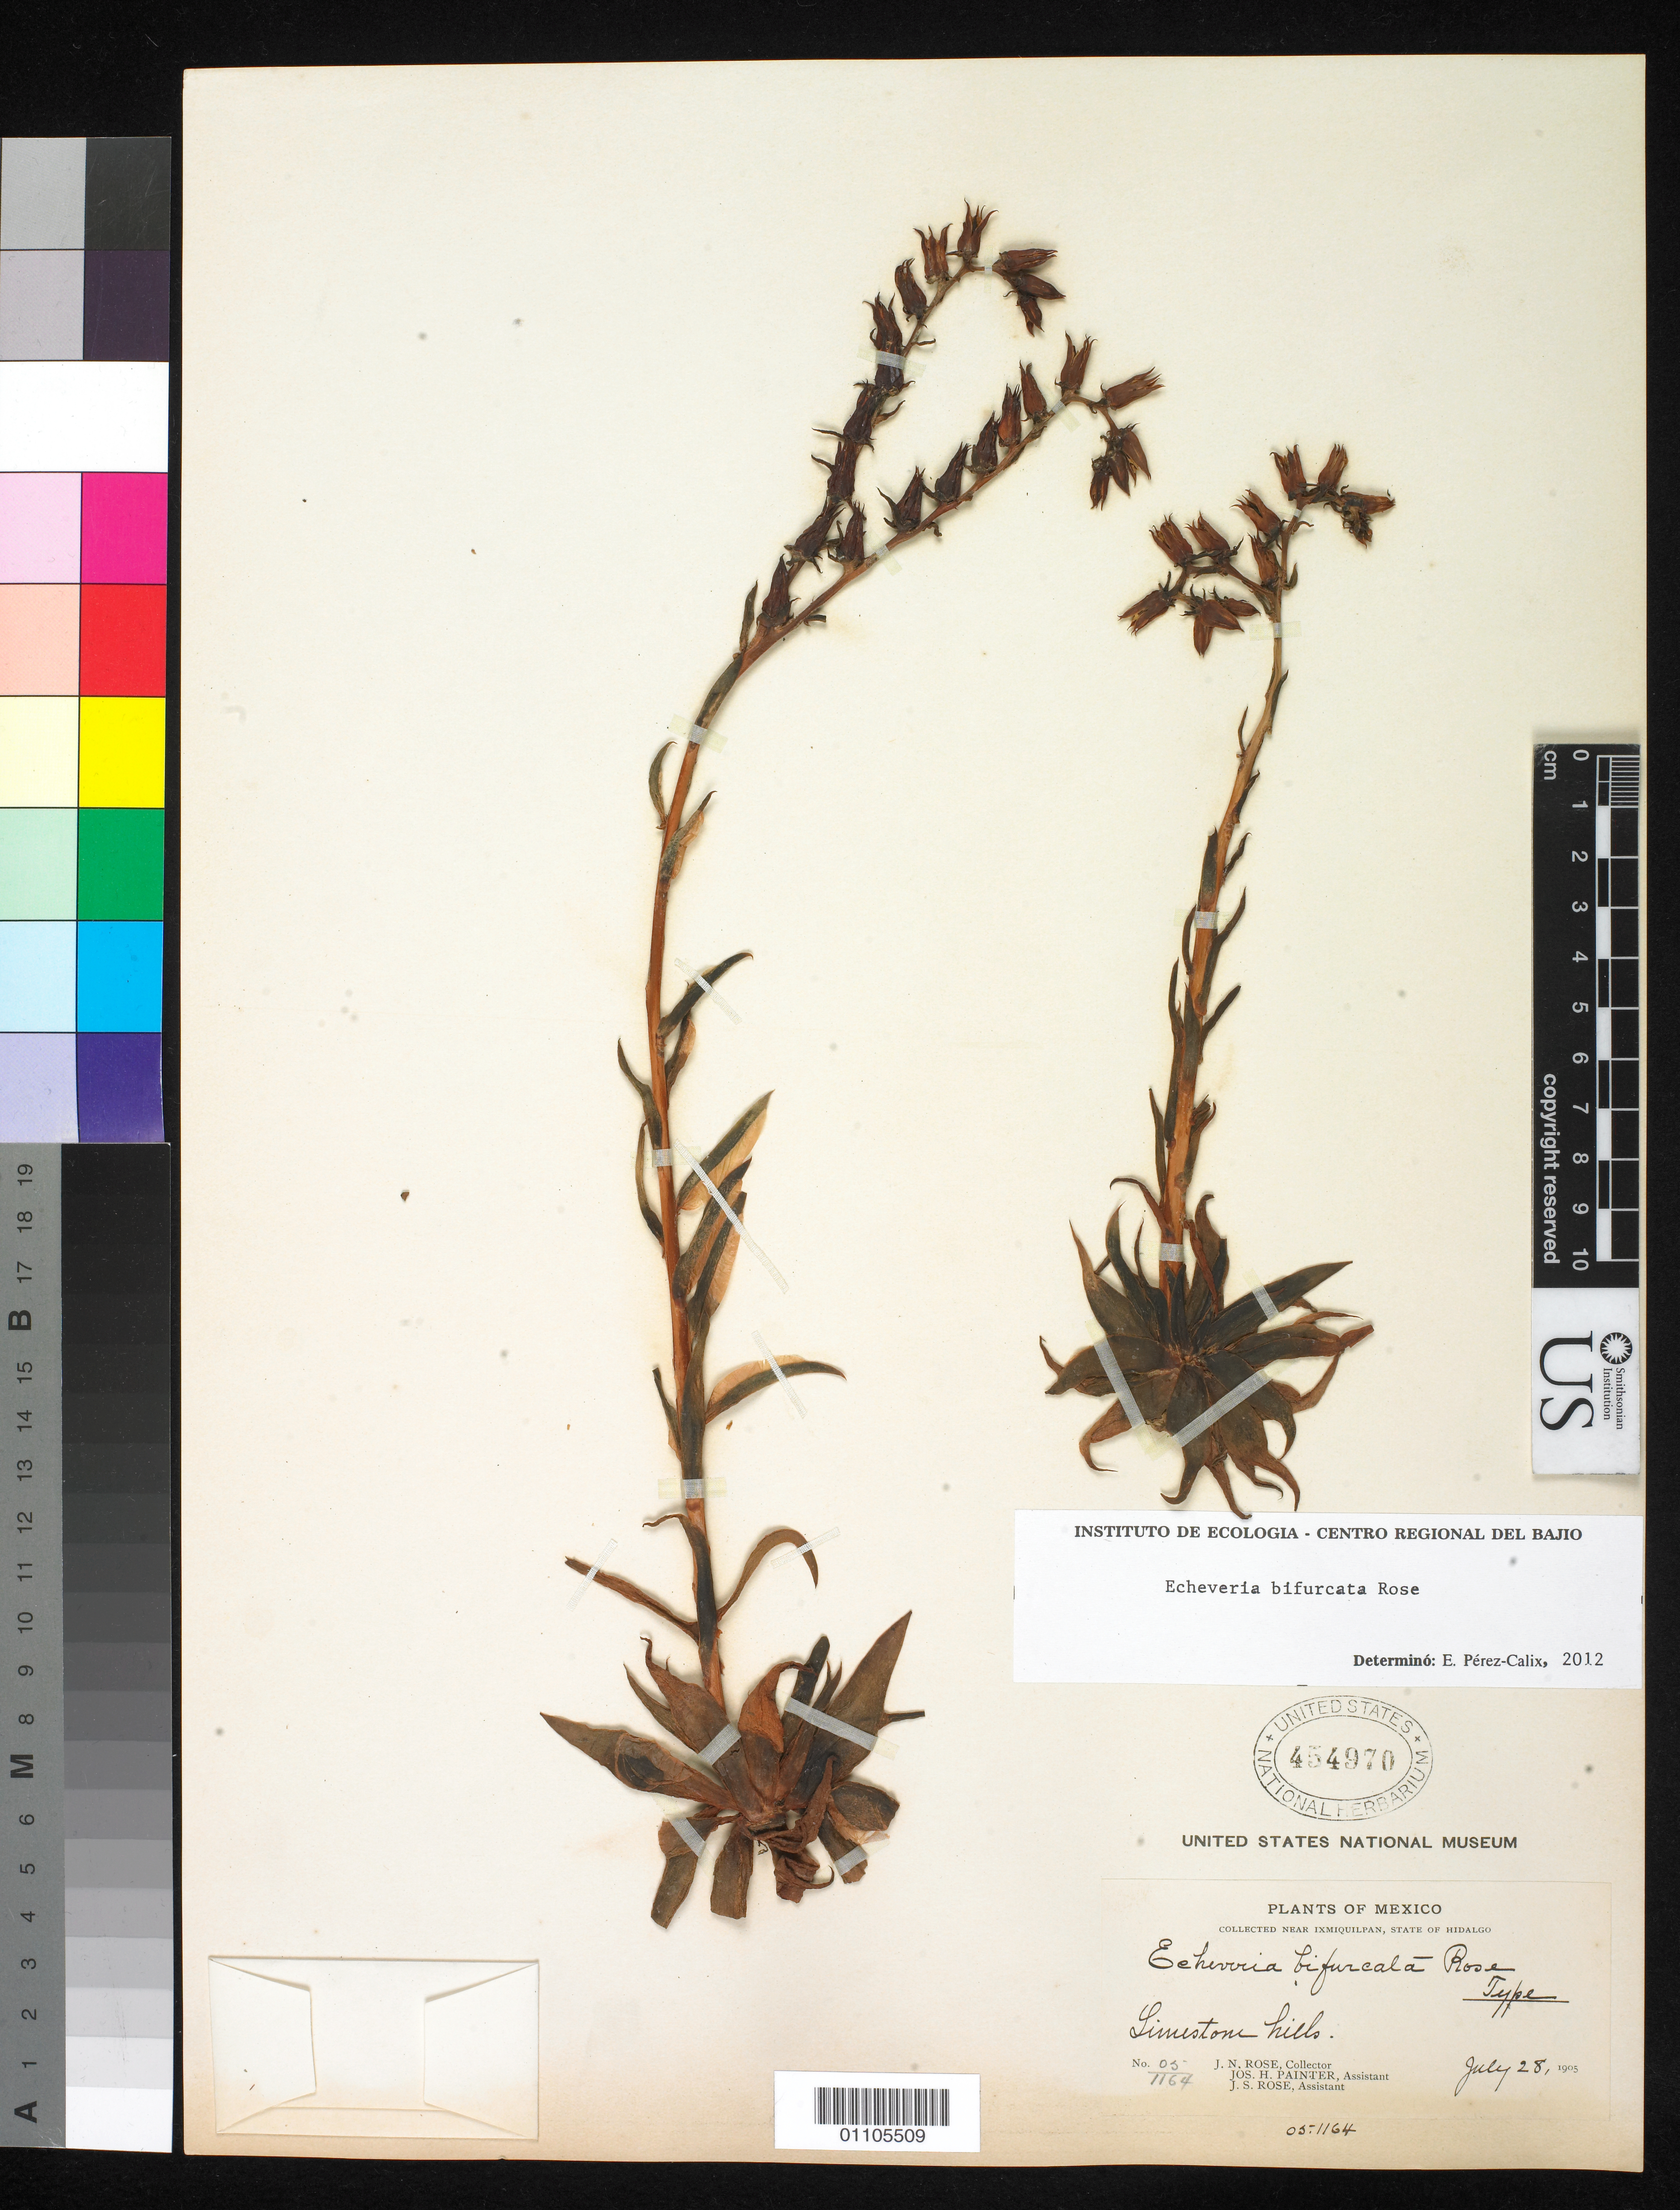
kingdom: Plantae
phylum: Tracheophyta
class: Magnoliopsida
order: Saxifragales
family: Crassulaceae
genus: Echeveria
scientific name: Echeveria bifurcata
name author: Rose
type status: Isotype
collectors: J. N. Rose, J. H. Painter & J. S. Rose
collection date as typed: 28 Jul 1905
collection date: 1905-07-28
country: Mexico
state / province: Hidalgo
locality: Near Ixmiquilpan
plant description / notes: Specimen made from cultivated plant, greenhouse accession number 05.1164. Another US sheet (USNH 454971) is unambiguously the holotype (cited by USNH sheet number in protologue); according to protologue collected in the wild July 1905, but date on holotypelabel is 17 Aug 1905. This US sheet (USNH 454970) with same greenhouse number also annotated "Type" is presumably an isotype but date on label is 28 July 1905.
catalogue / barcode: US 454970